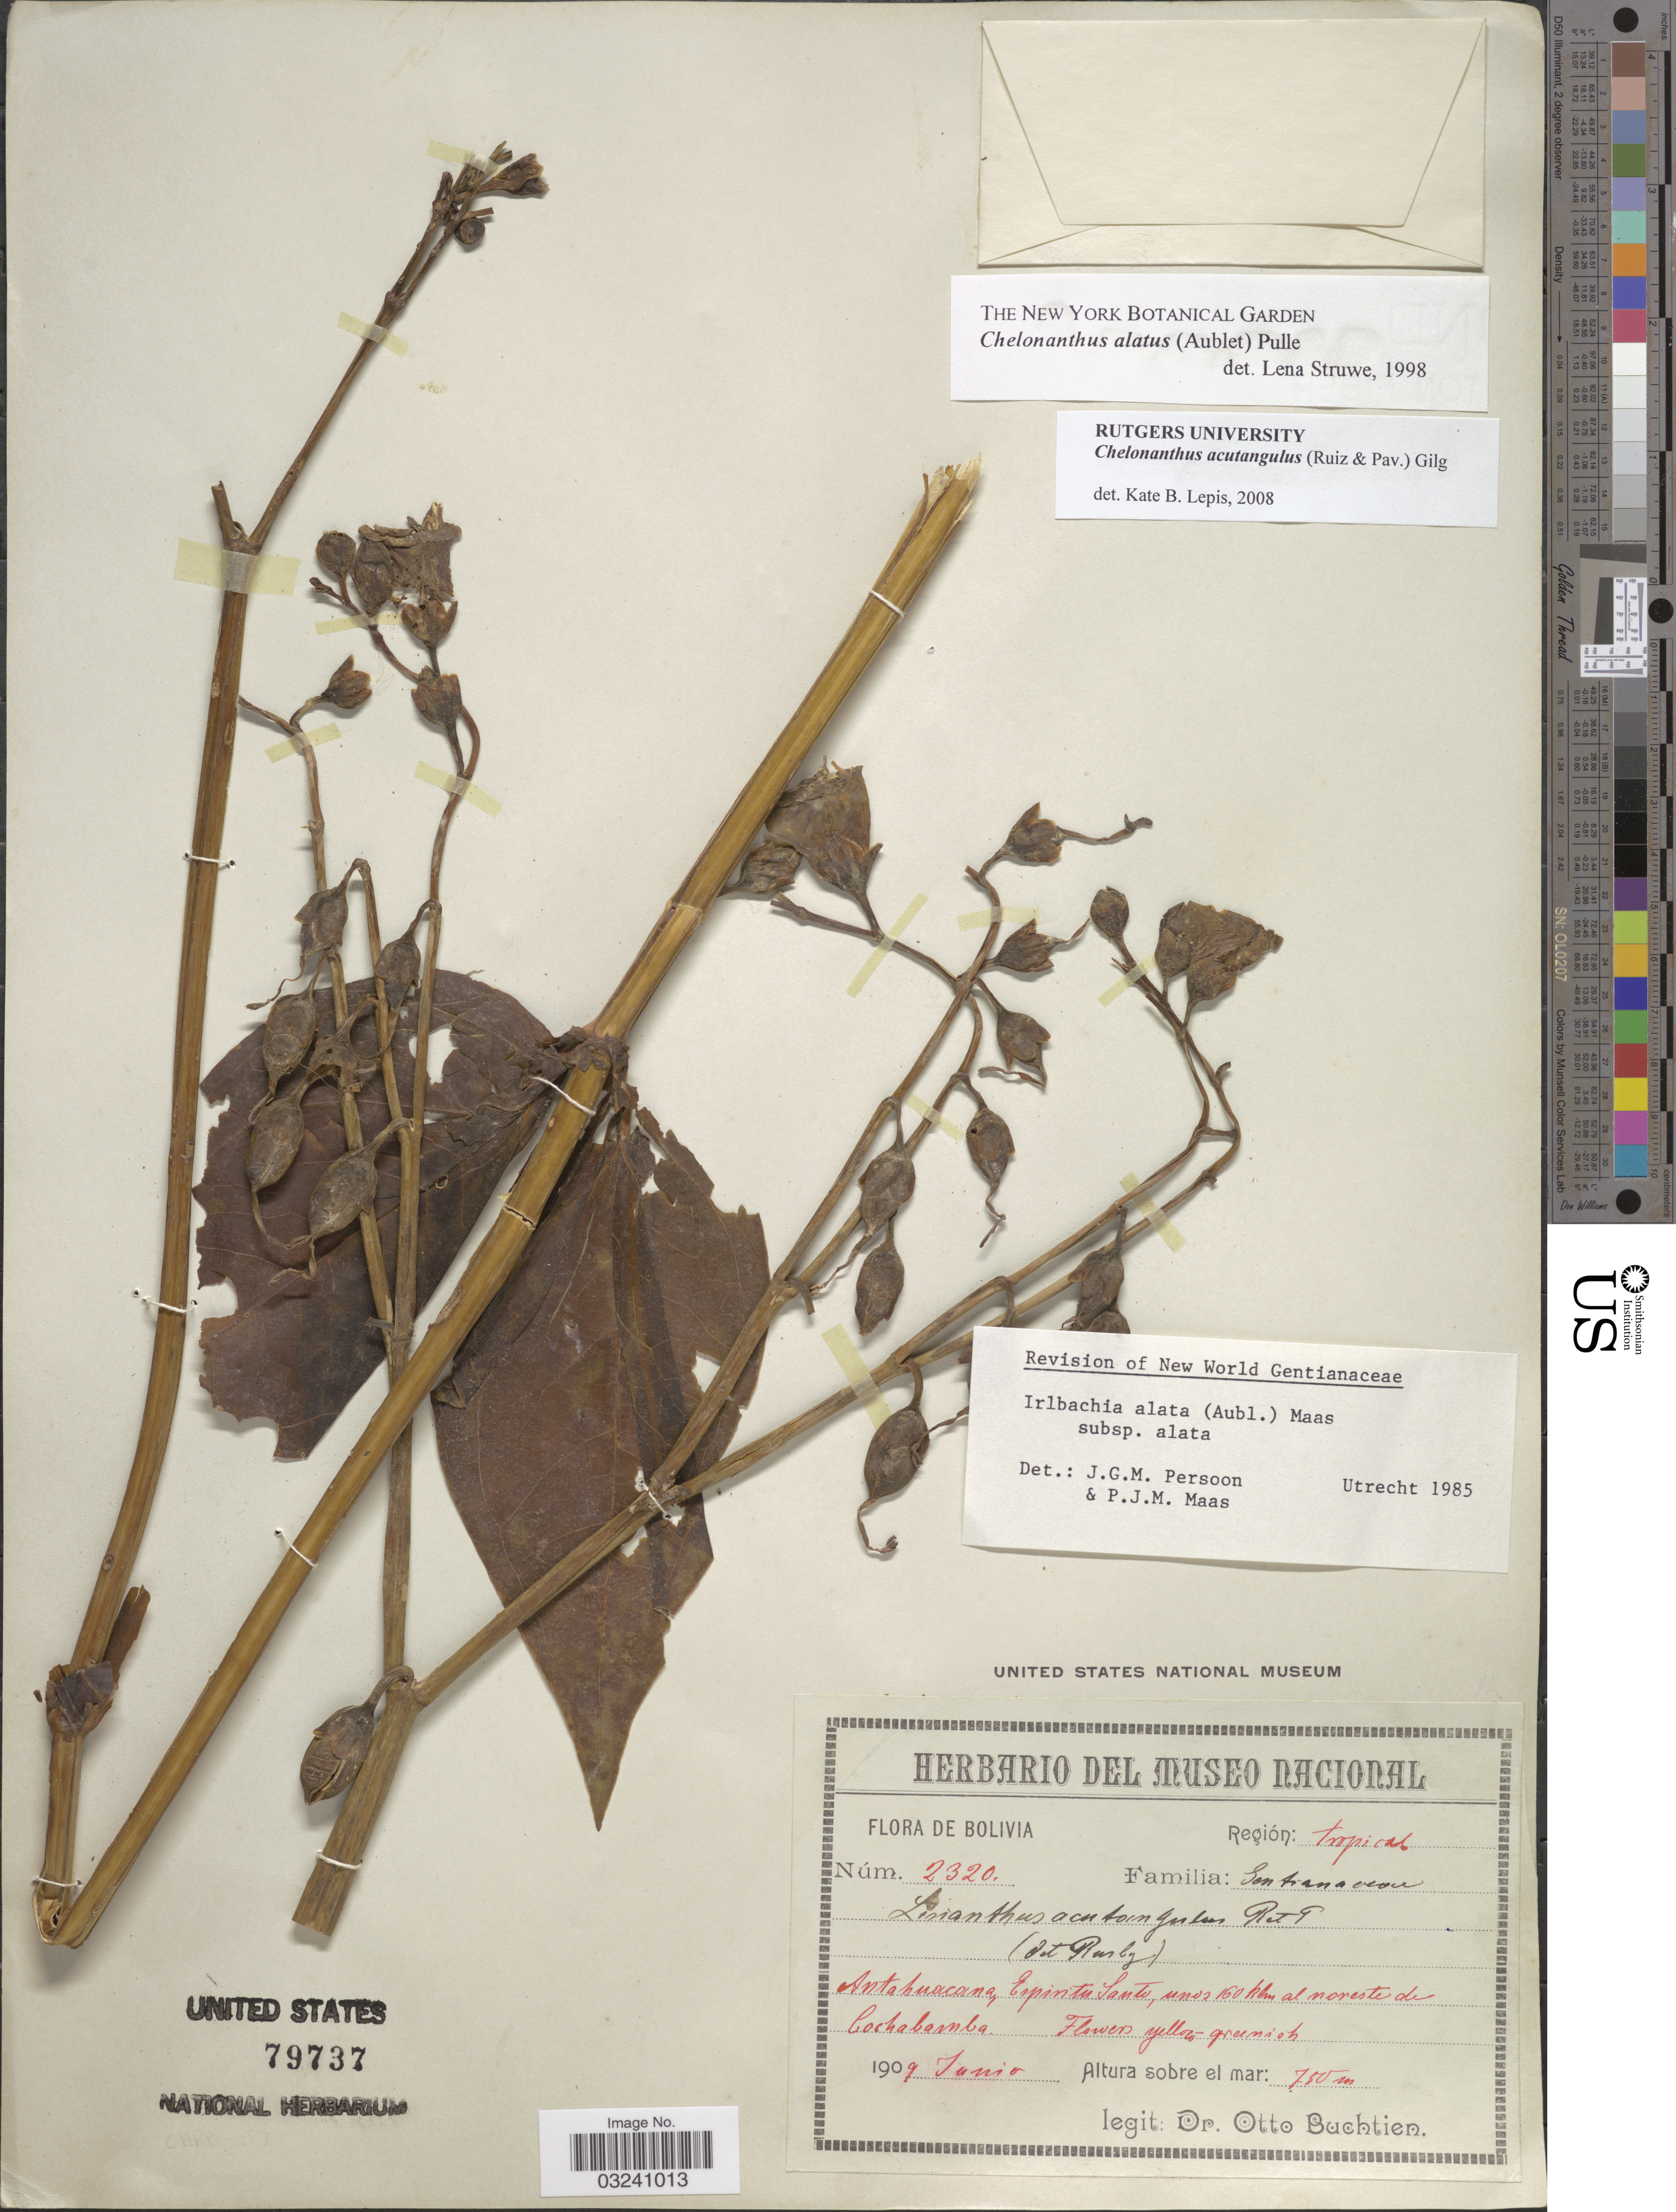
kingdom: Plantae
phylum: Tracheophyta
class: Magnoliopsida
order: Gentianales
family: Gentianaceae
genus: Chelonanthus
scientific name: Chelonanthus acutangulus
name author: (Ruiz & Pav.) Gilg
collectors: O. Buchtien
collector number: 2320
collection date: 1909-06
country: Bolivia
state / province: Cochabamba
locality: Antahuacana, Espiritu Santo, unos 160 klm al noreste de Cochabamba.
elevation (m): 750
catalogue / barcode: US 79737